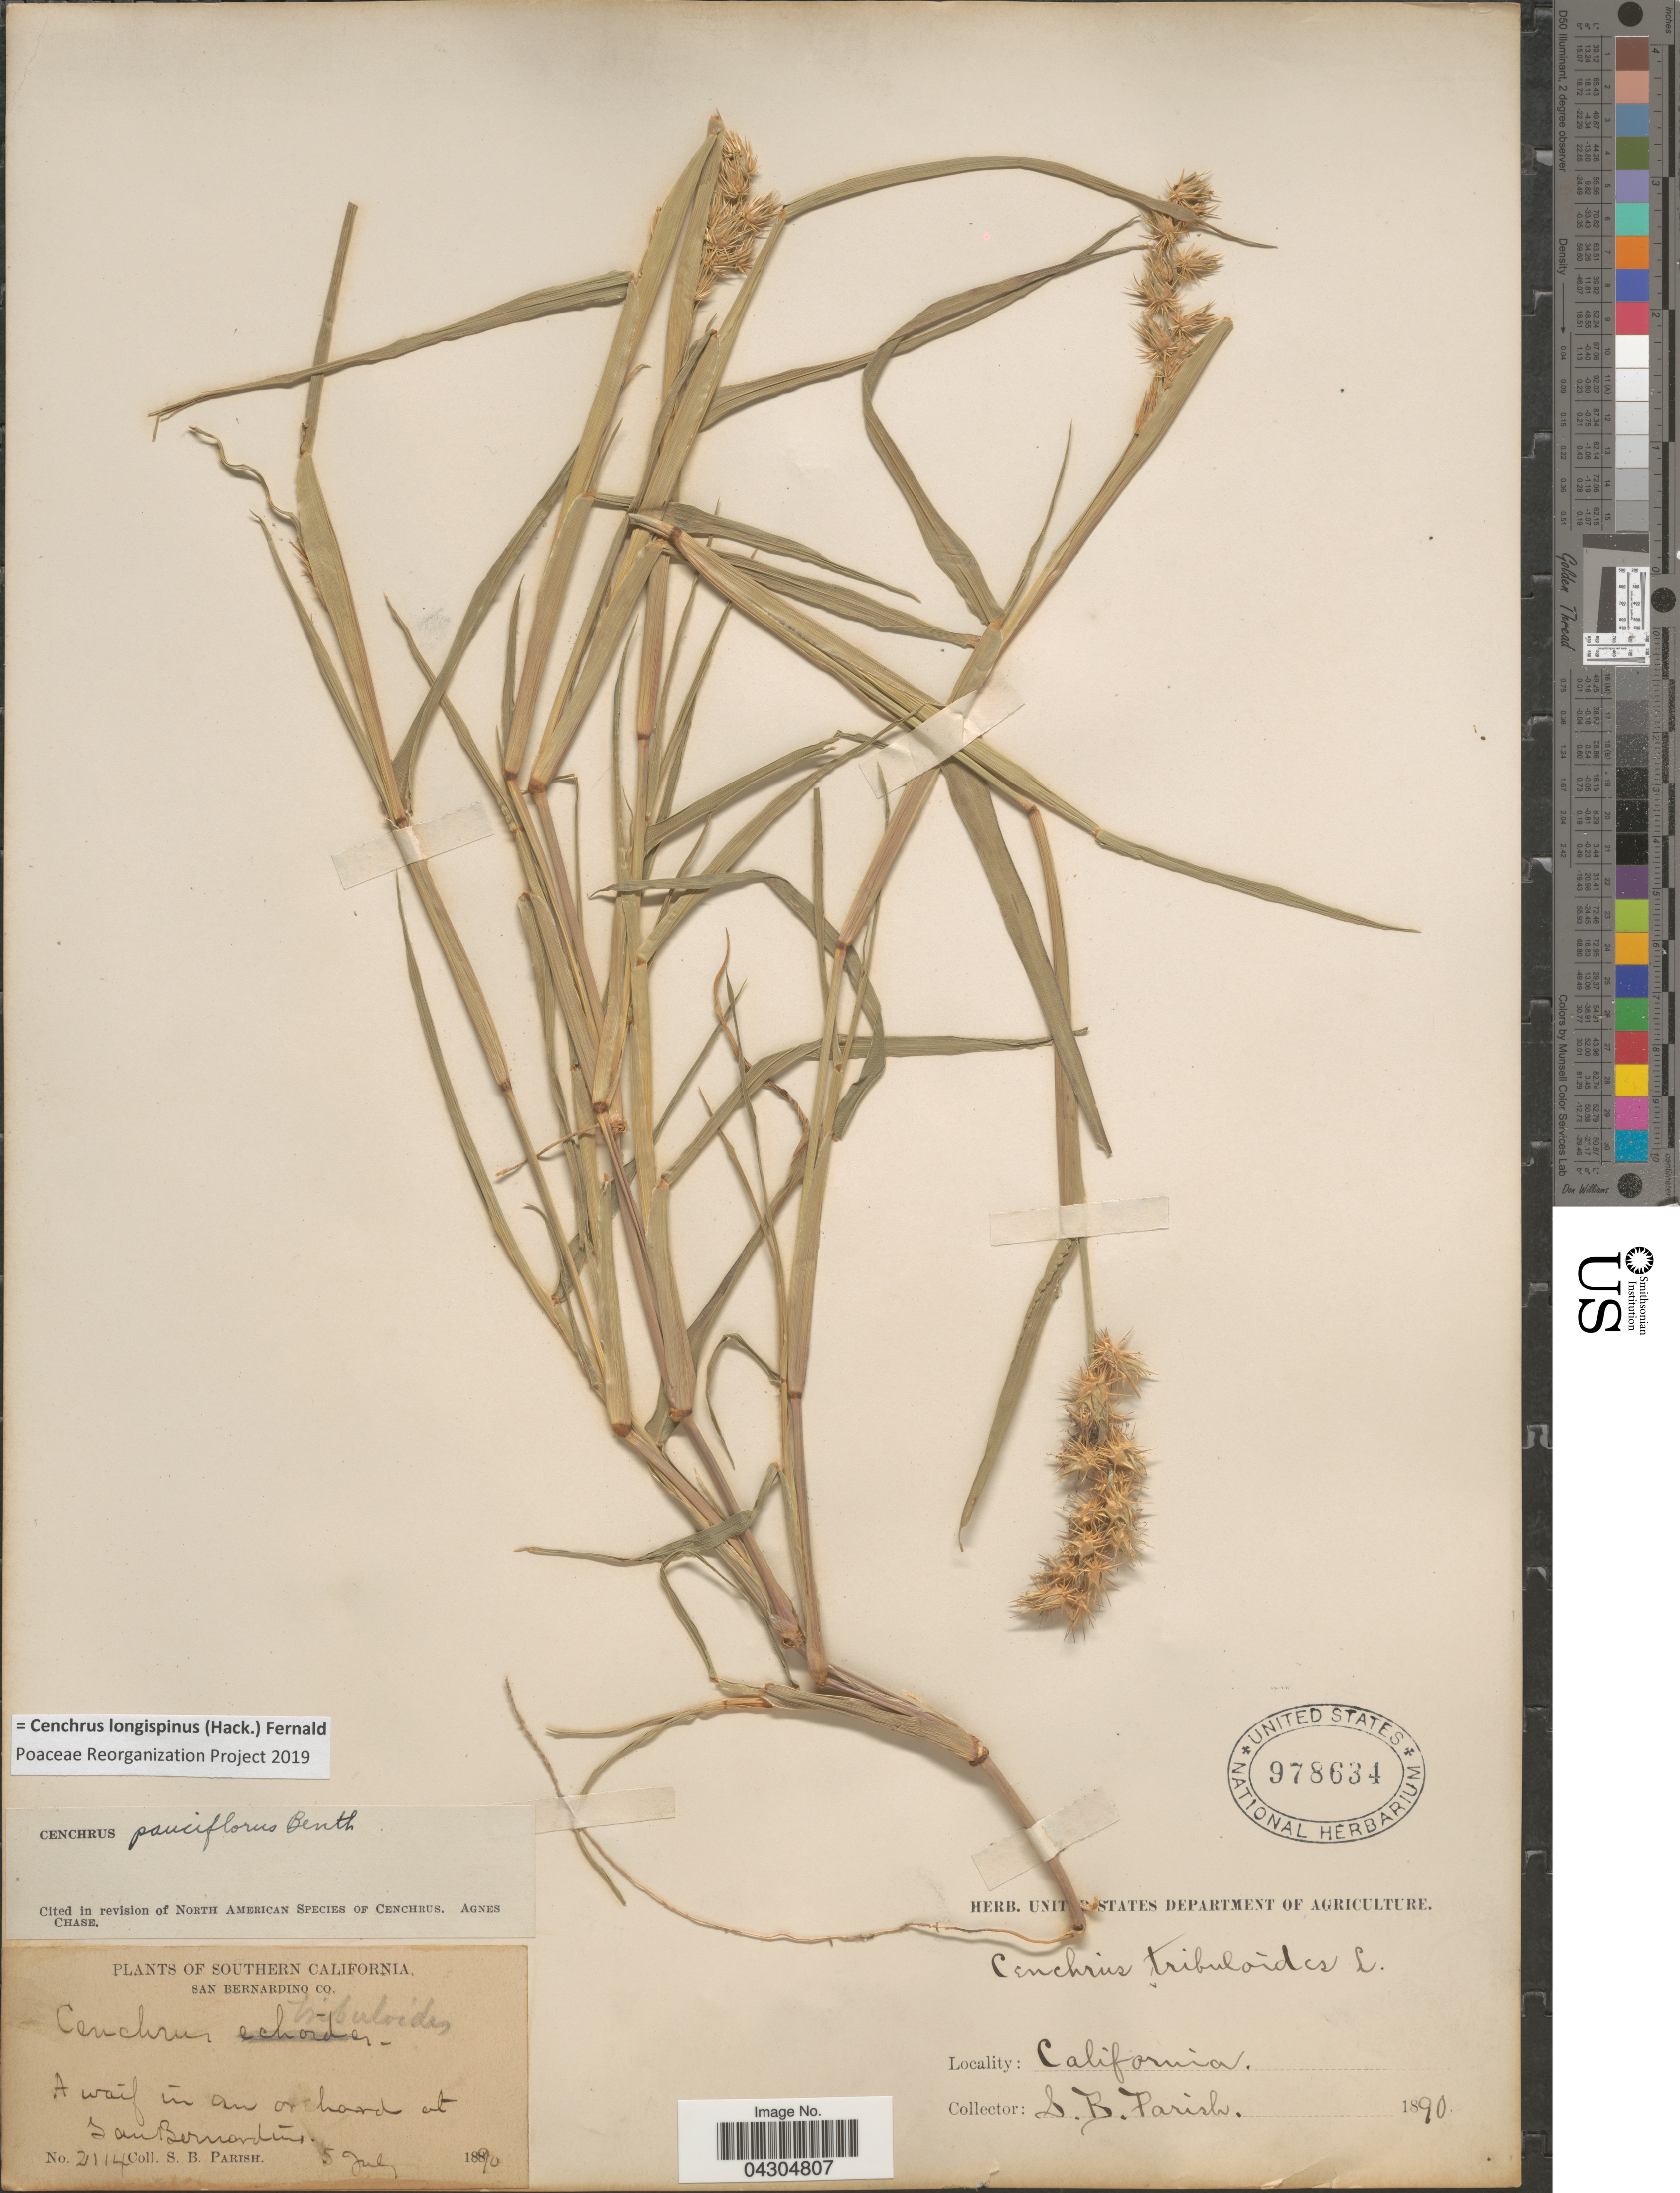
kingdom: Plantae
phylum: Tracheophyta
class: Liliopsida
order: Poales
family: Poaceae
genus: Cenchrus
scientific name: Cenchrus longispinus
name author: (Hack.) Fernald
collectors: S. B. Parish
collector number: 2114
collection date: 1890-07-05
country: United States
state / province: California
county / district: San Bernardino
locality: Southern California. San Bernardino Co.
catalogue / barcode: US 978634